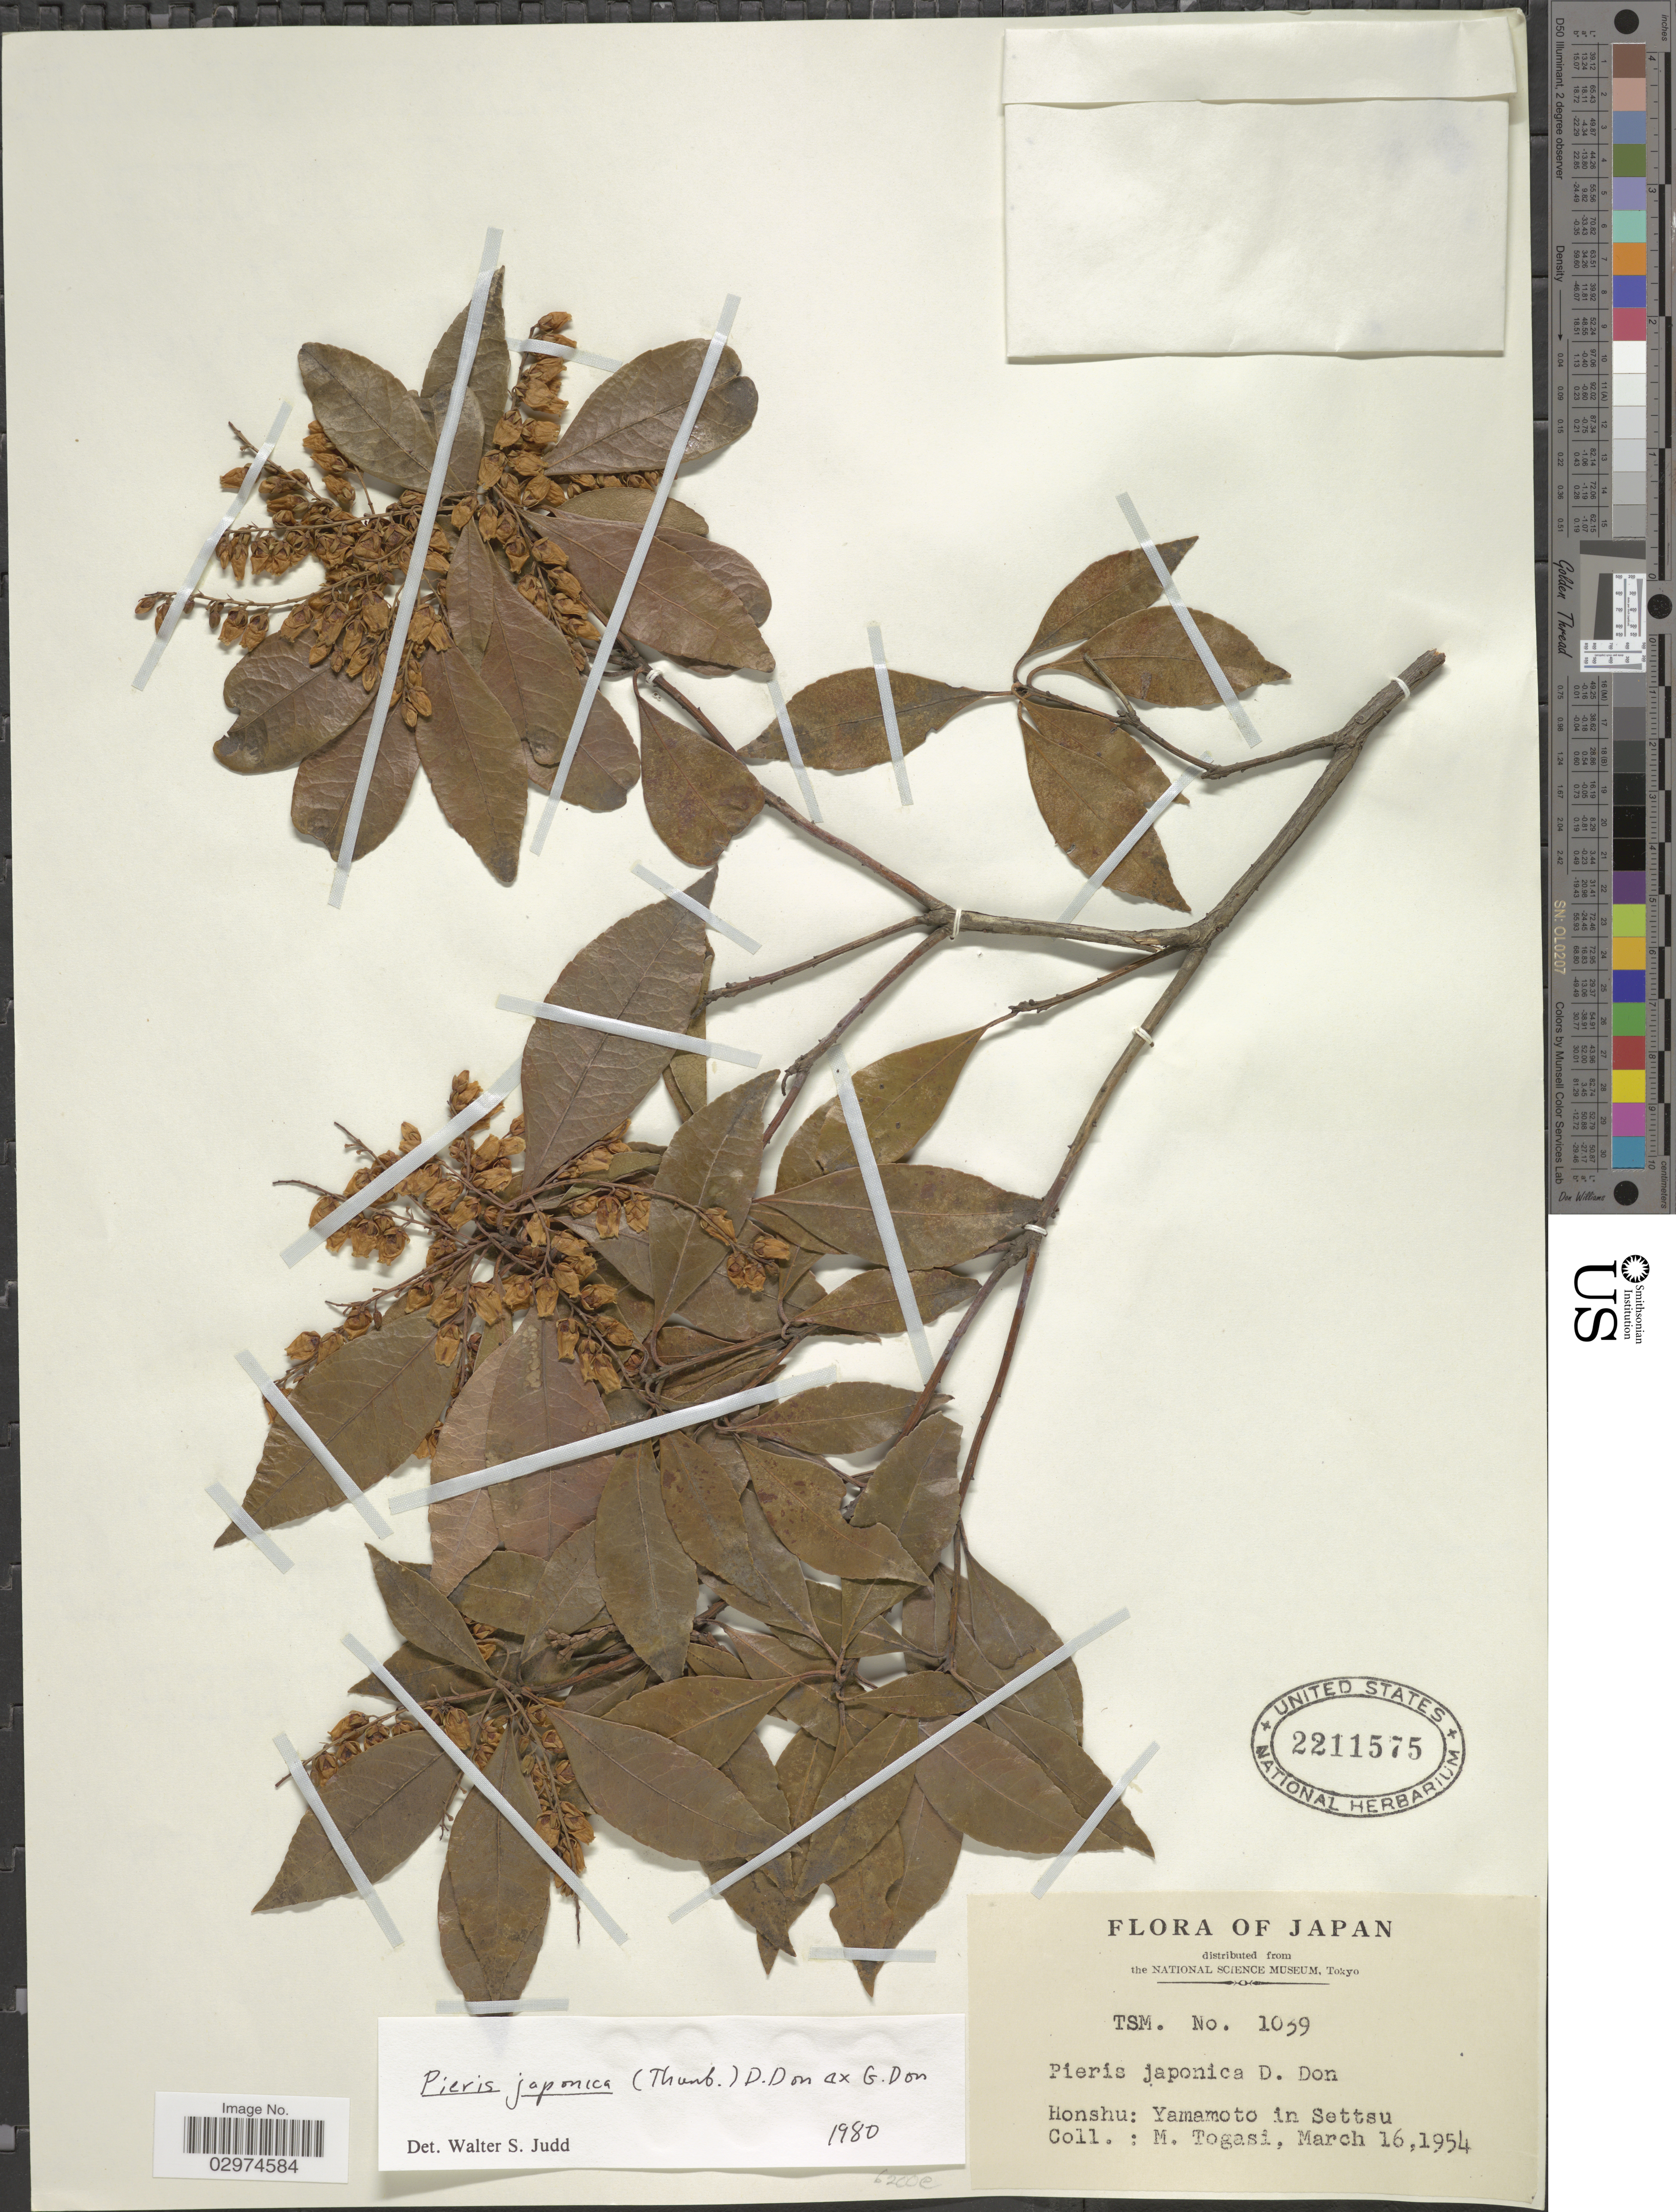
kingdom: Plantae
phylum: Tracheophyta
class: Magnoliopsida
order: Ericales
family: Ericaceae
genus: Pieris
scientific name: Pieris japonica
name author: (Thunb.) D. Don ex G. Don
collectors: M. Togasi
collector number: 1039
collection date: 1954-03-16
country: Japan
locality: Honshu: Yamamoto in Settsu.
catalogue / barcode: US 2211575